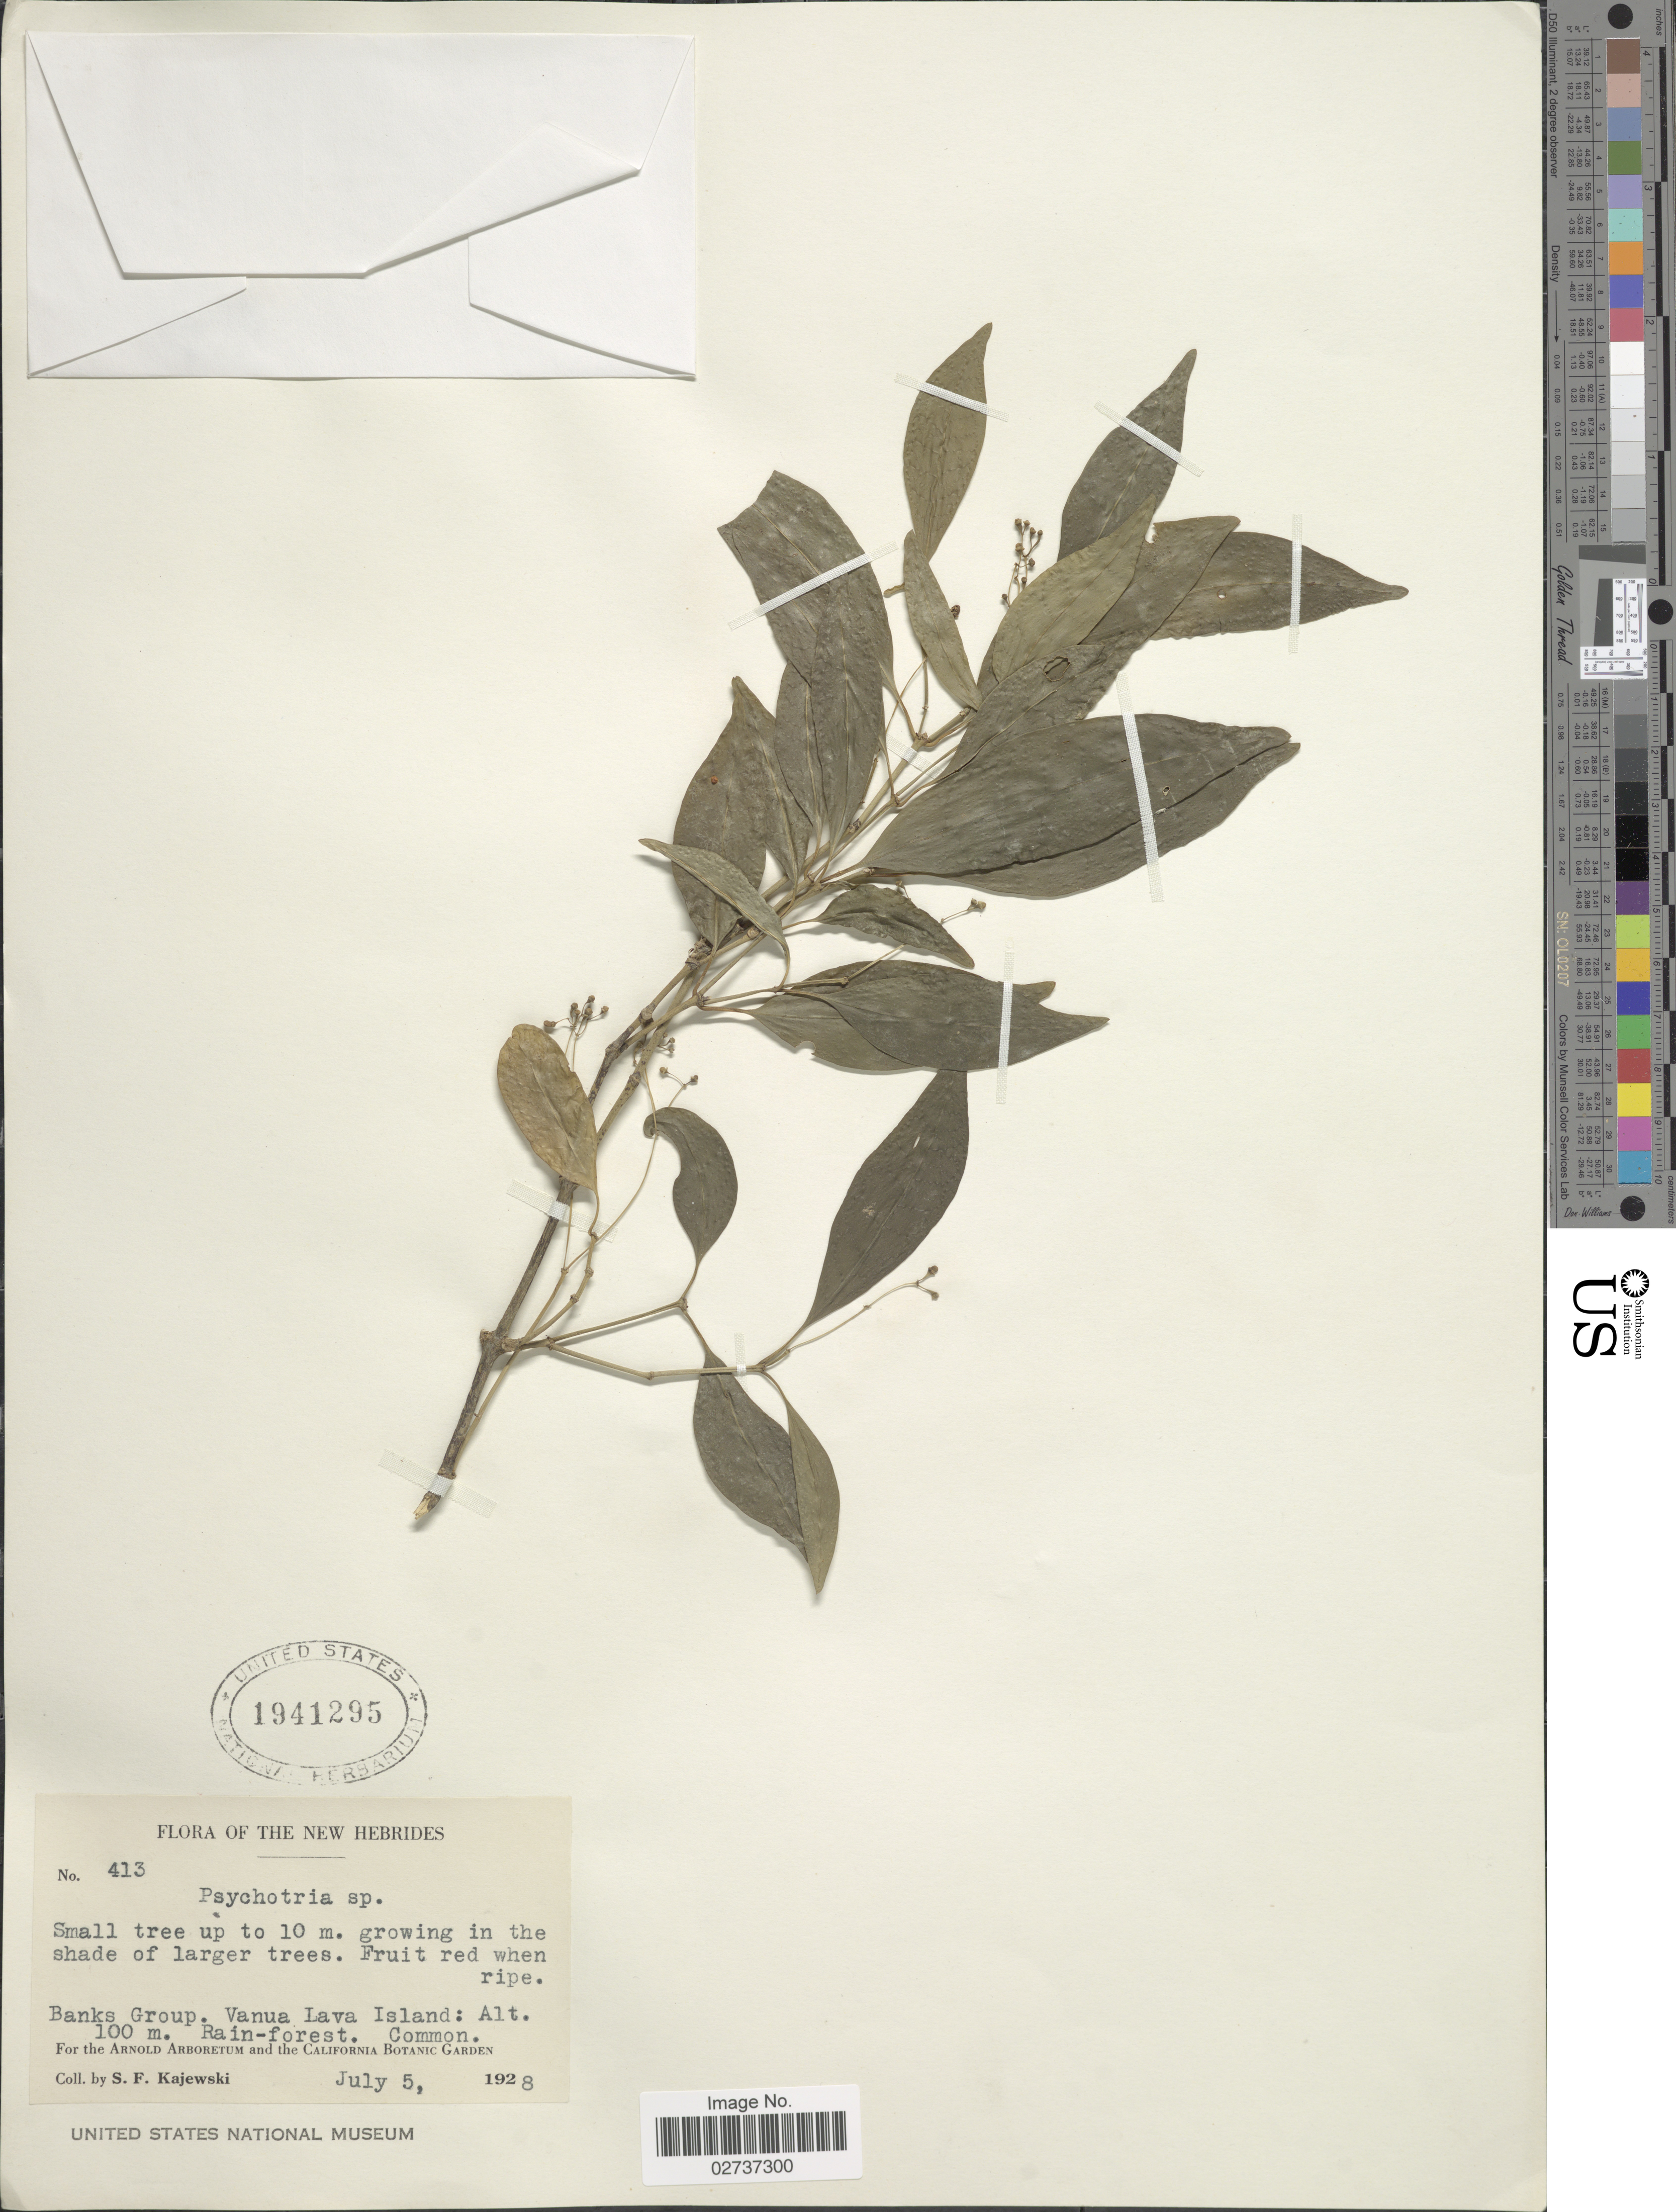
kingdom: Plantae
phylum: Tracheophyta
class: Magnoliopsida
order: Gentianales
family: Rubiaceae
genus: Psychotria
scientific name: Psychotria sp.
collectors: S. Kajewski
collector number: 413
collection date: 1928-07-05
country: Vanuatu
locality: The New Hebrides. Banks Group. Vanua Lava Island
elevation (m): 100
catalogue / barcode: US 1941295